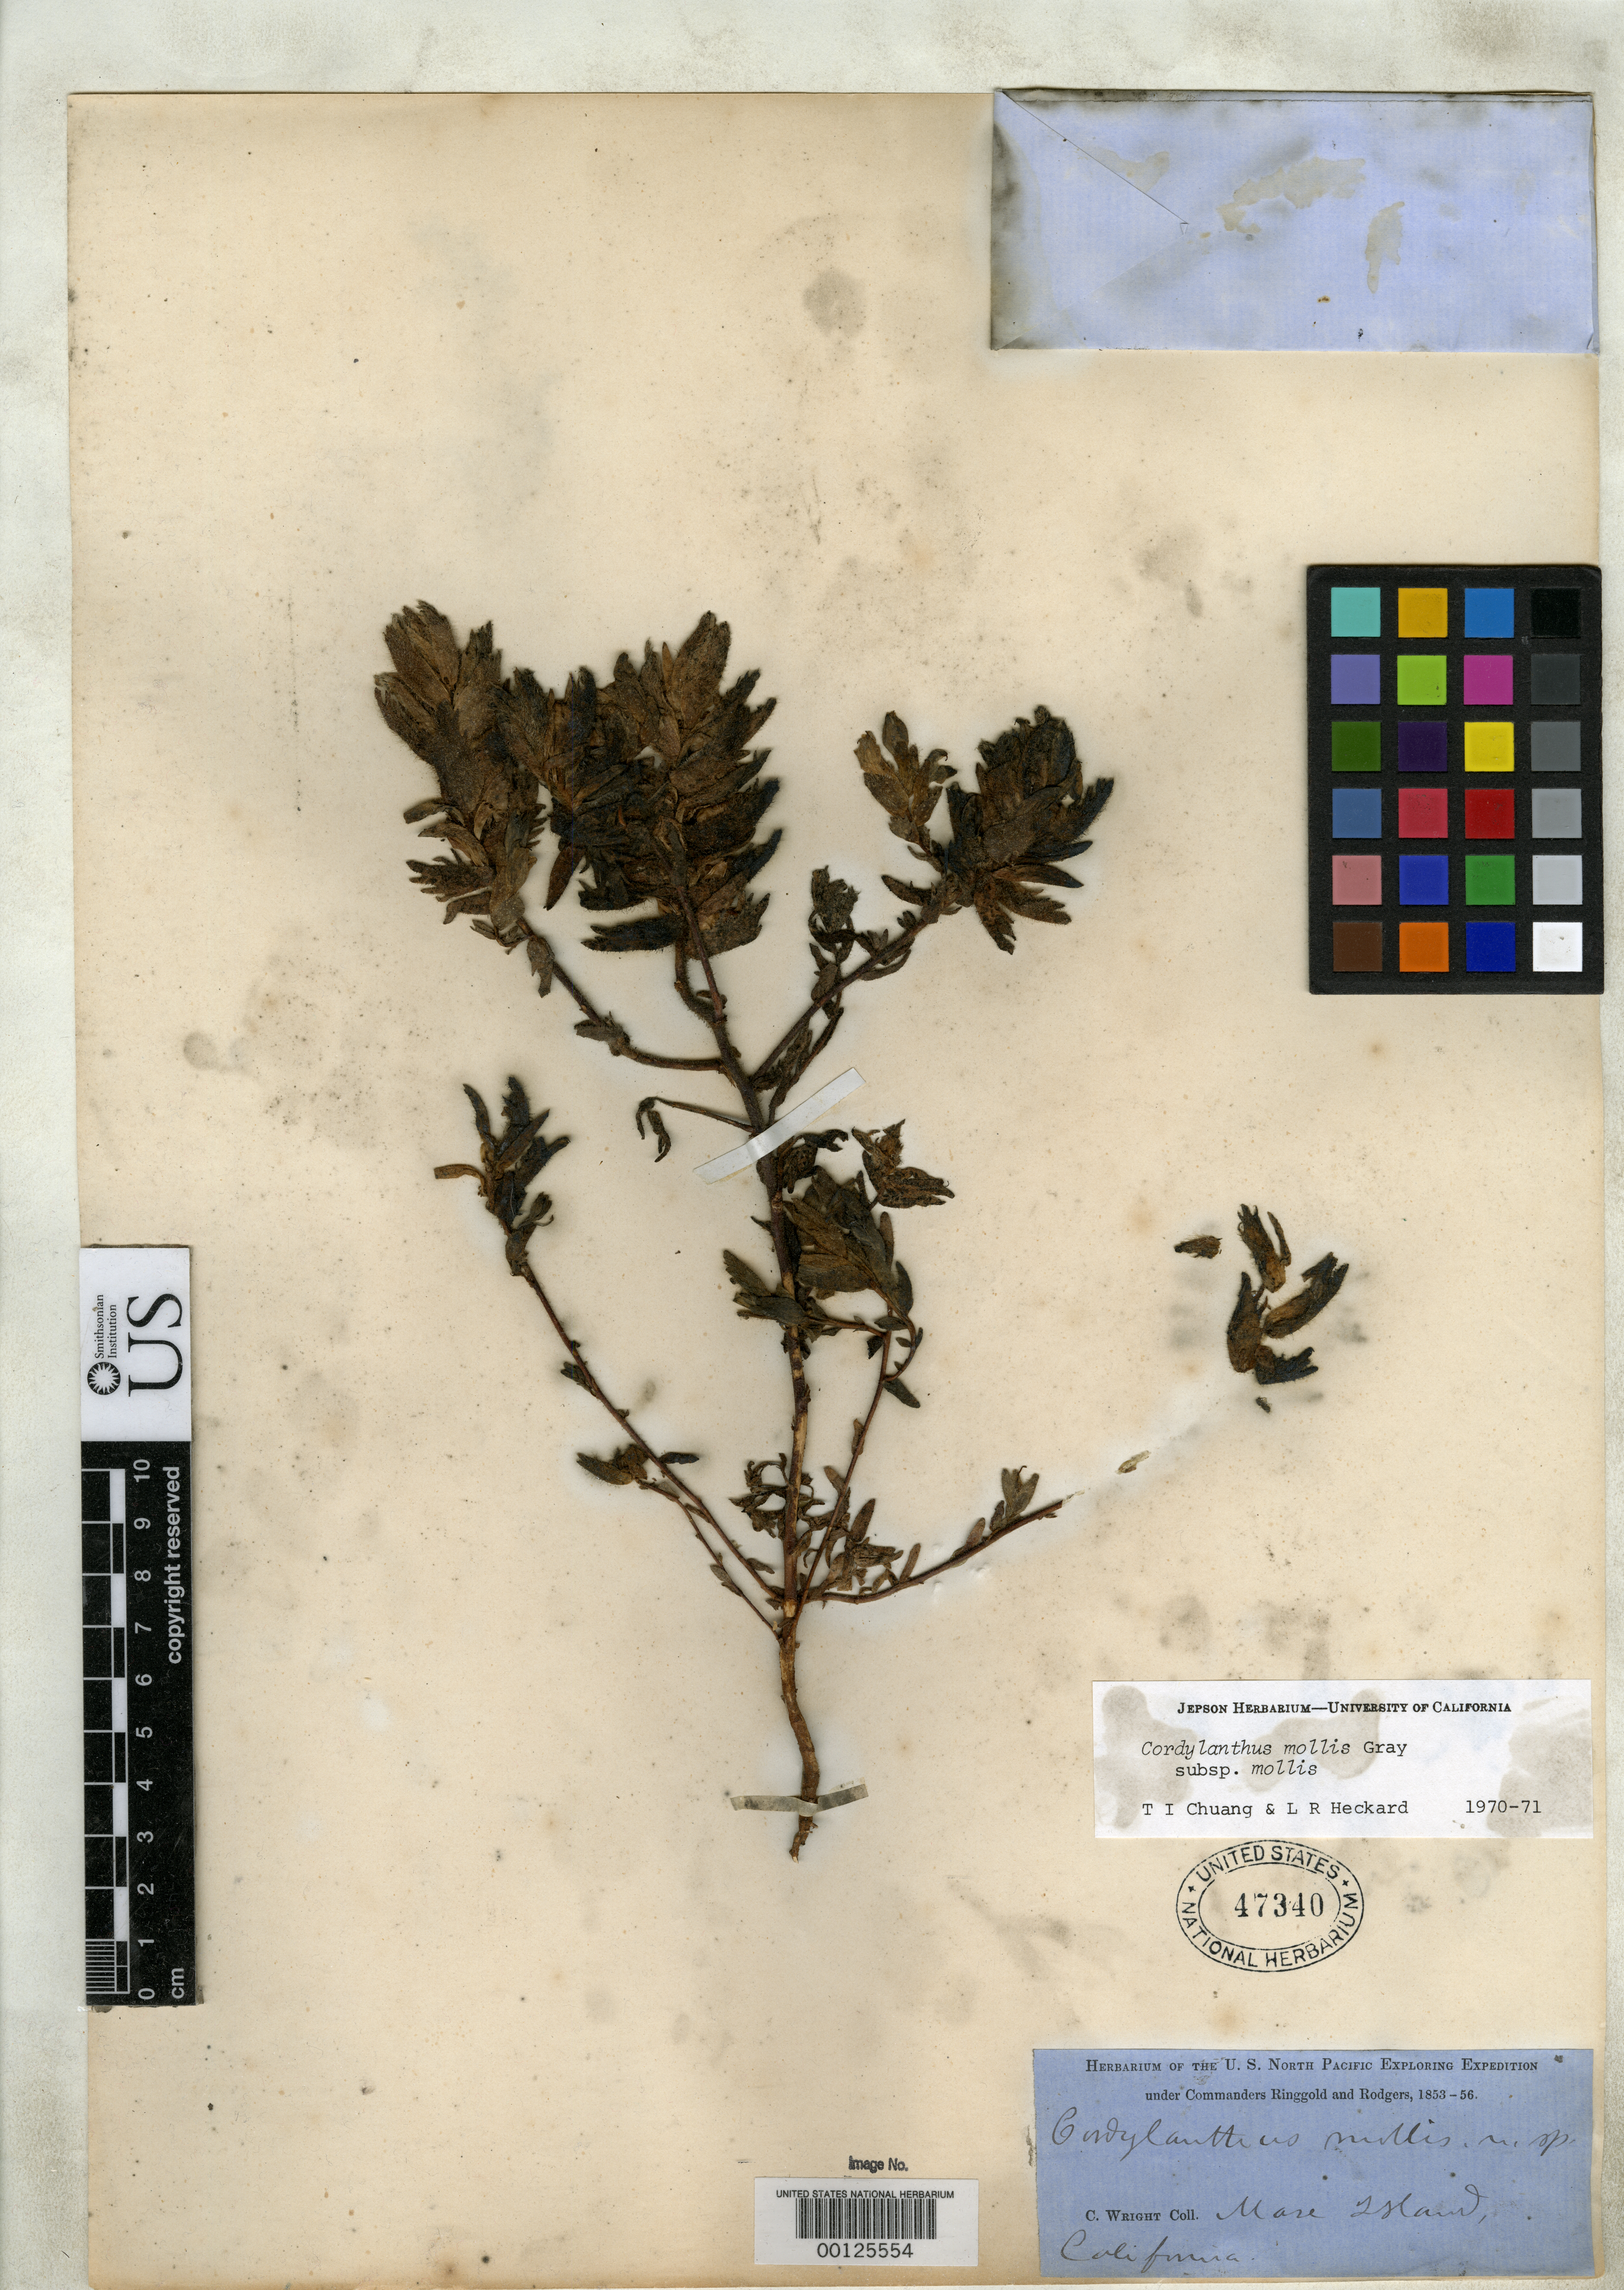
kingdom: Plantae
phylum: Tracheophyta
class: Magnoliopsida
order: Lamiales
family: Orobanchaceae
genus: Cordylanthus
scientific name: Cordylanthus mollis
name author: A. Gray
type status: Isotype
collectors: C. Wright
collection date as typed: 1855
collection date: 1855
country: United States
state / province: California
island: Mare Island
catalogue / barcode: US 47340